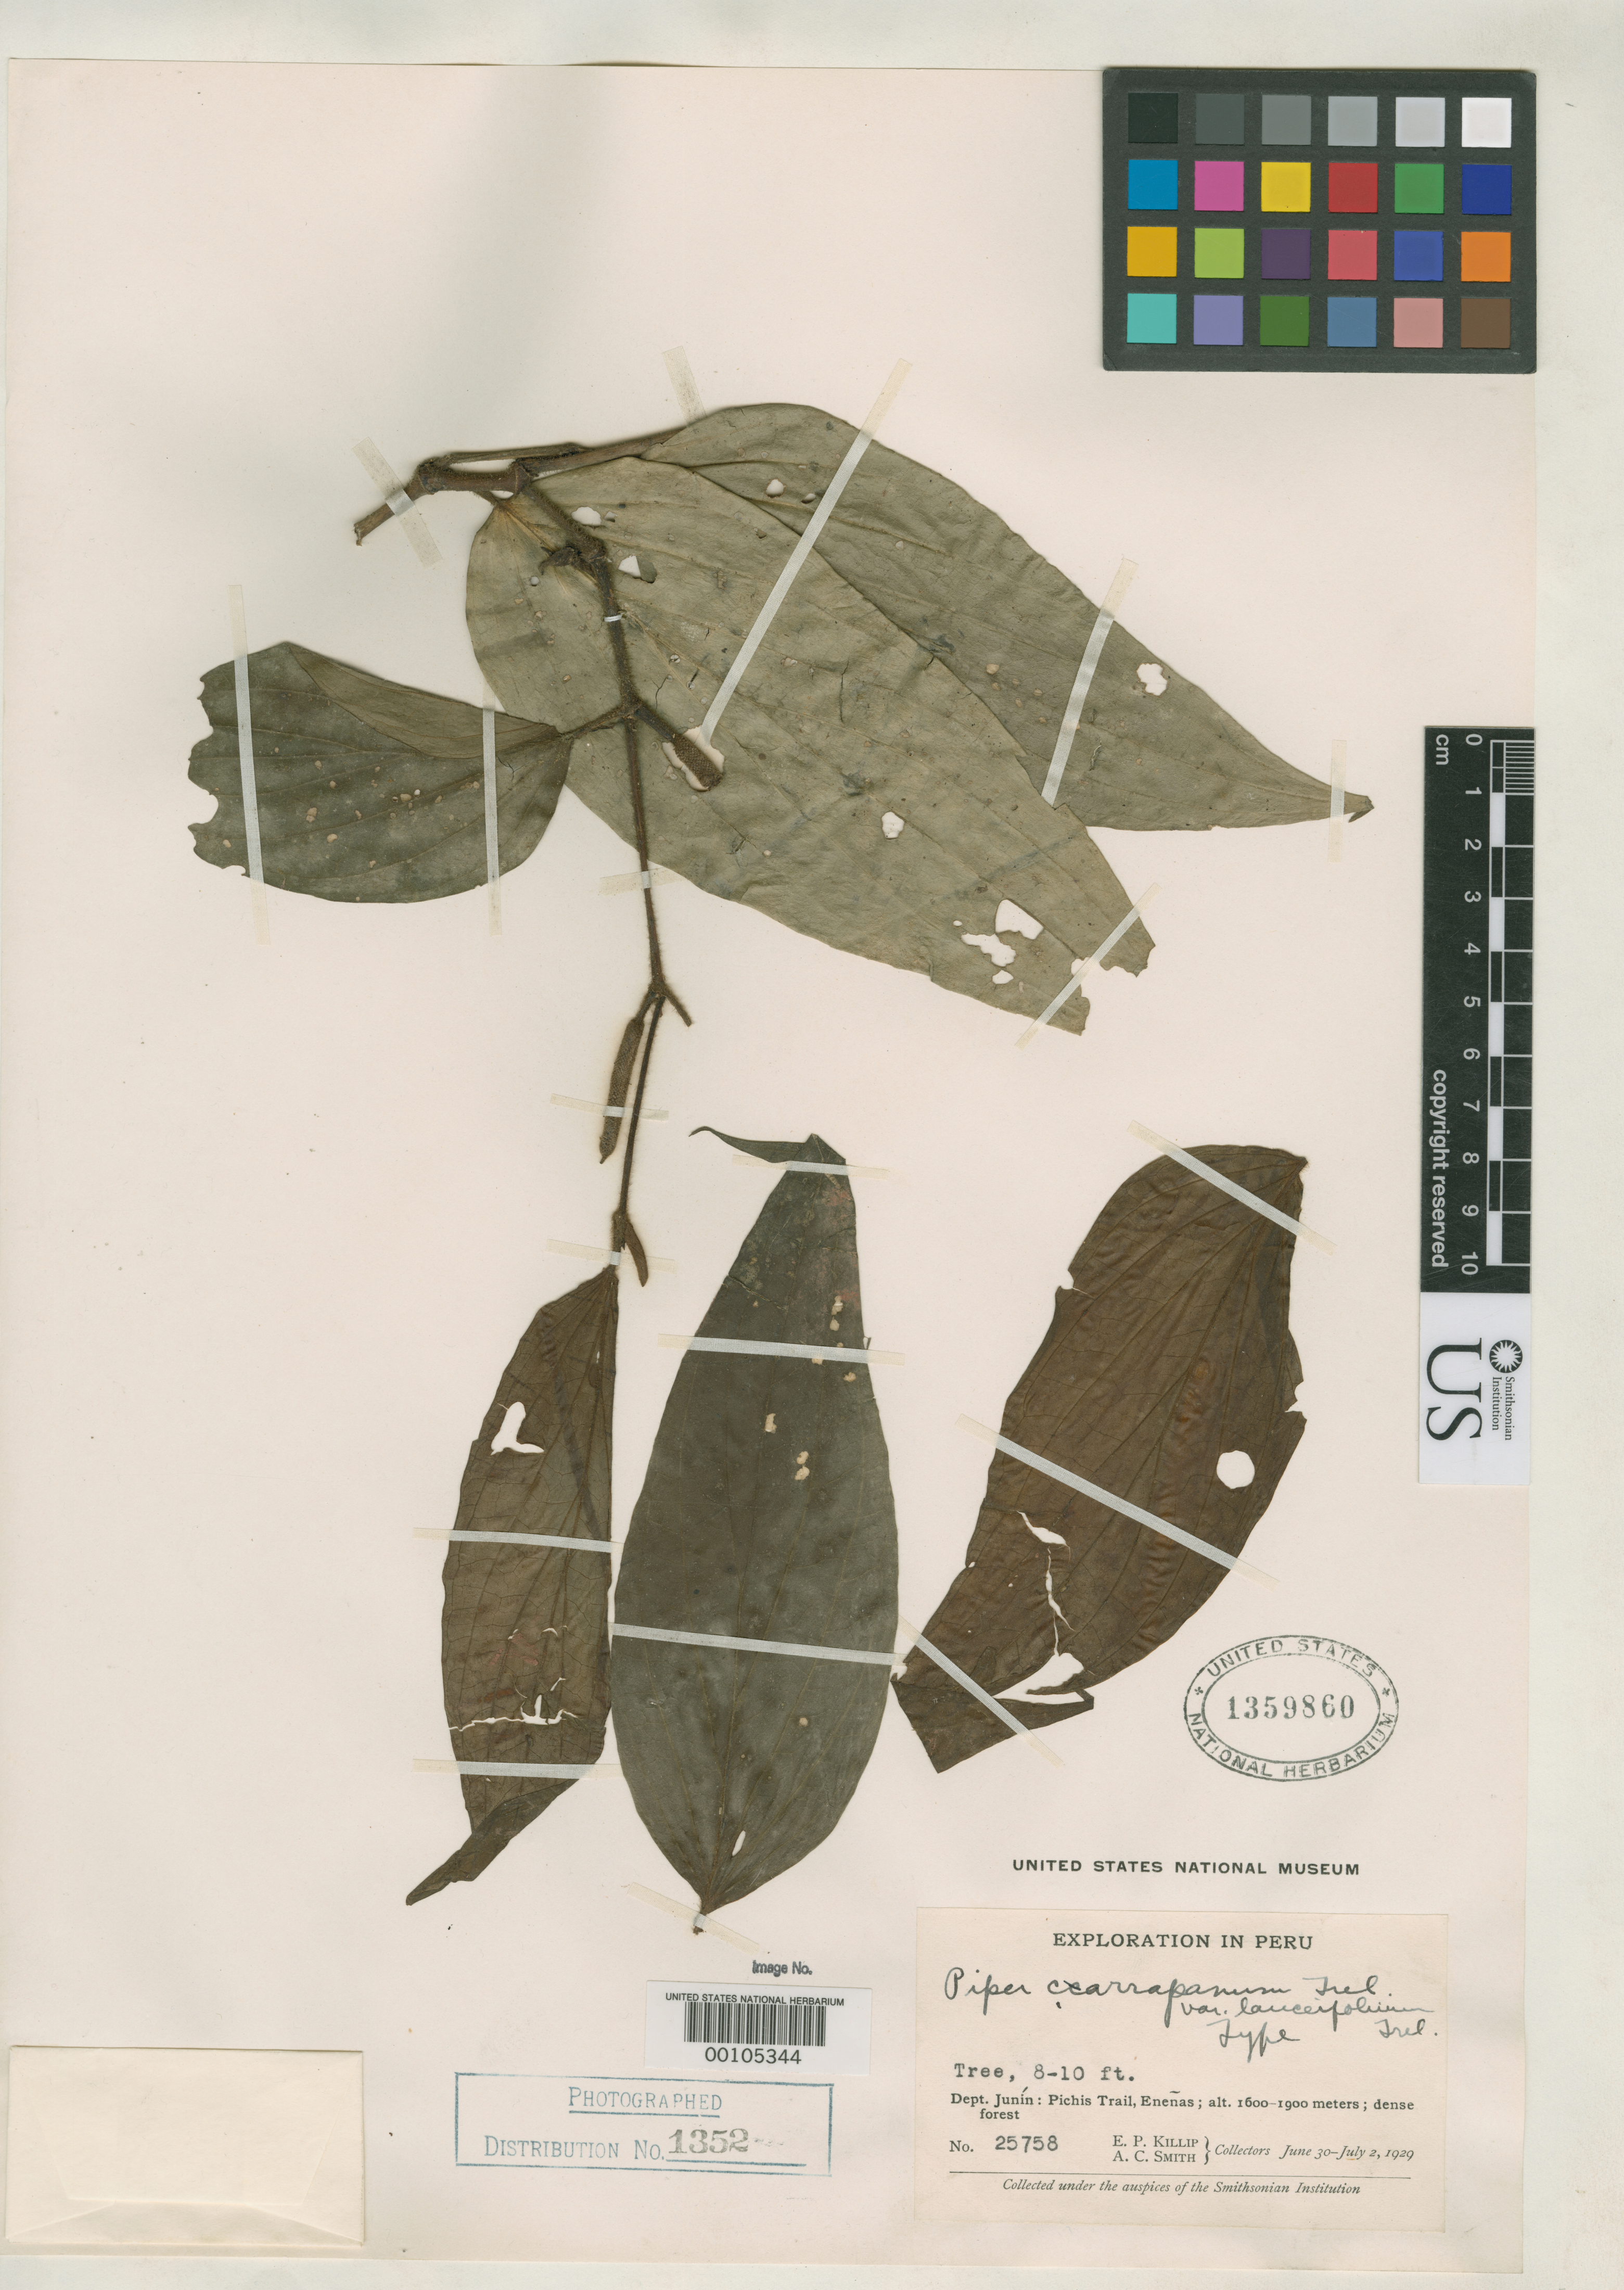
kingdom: Plantae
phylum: Tracheophyta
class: Magnoliopsida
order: Piperales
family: Piperaceae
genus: Piper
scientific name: Piper carrapanum var. lancifolium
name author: Trel. in J.F. Macbr.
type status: Holotype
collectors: E. P. Killip & A. C. Smith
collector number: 25758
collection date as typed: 30 Jun 1929 to 02 Jul 1929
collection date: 1929-06-30/1929-07-02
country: Peru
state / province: Junín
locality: Pichis Trail, Enenas.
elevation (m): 1600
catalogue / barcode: US 1359860